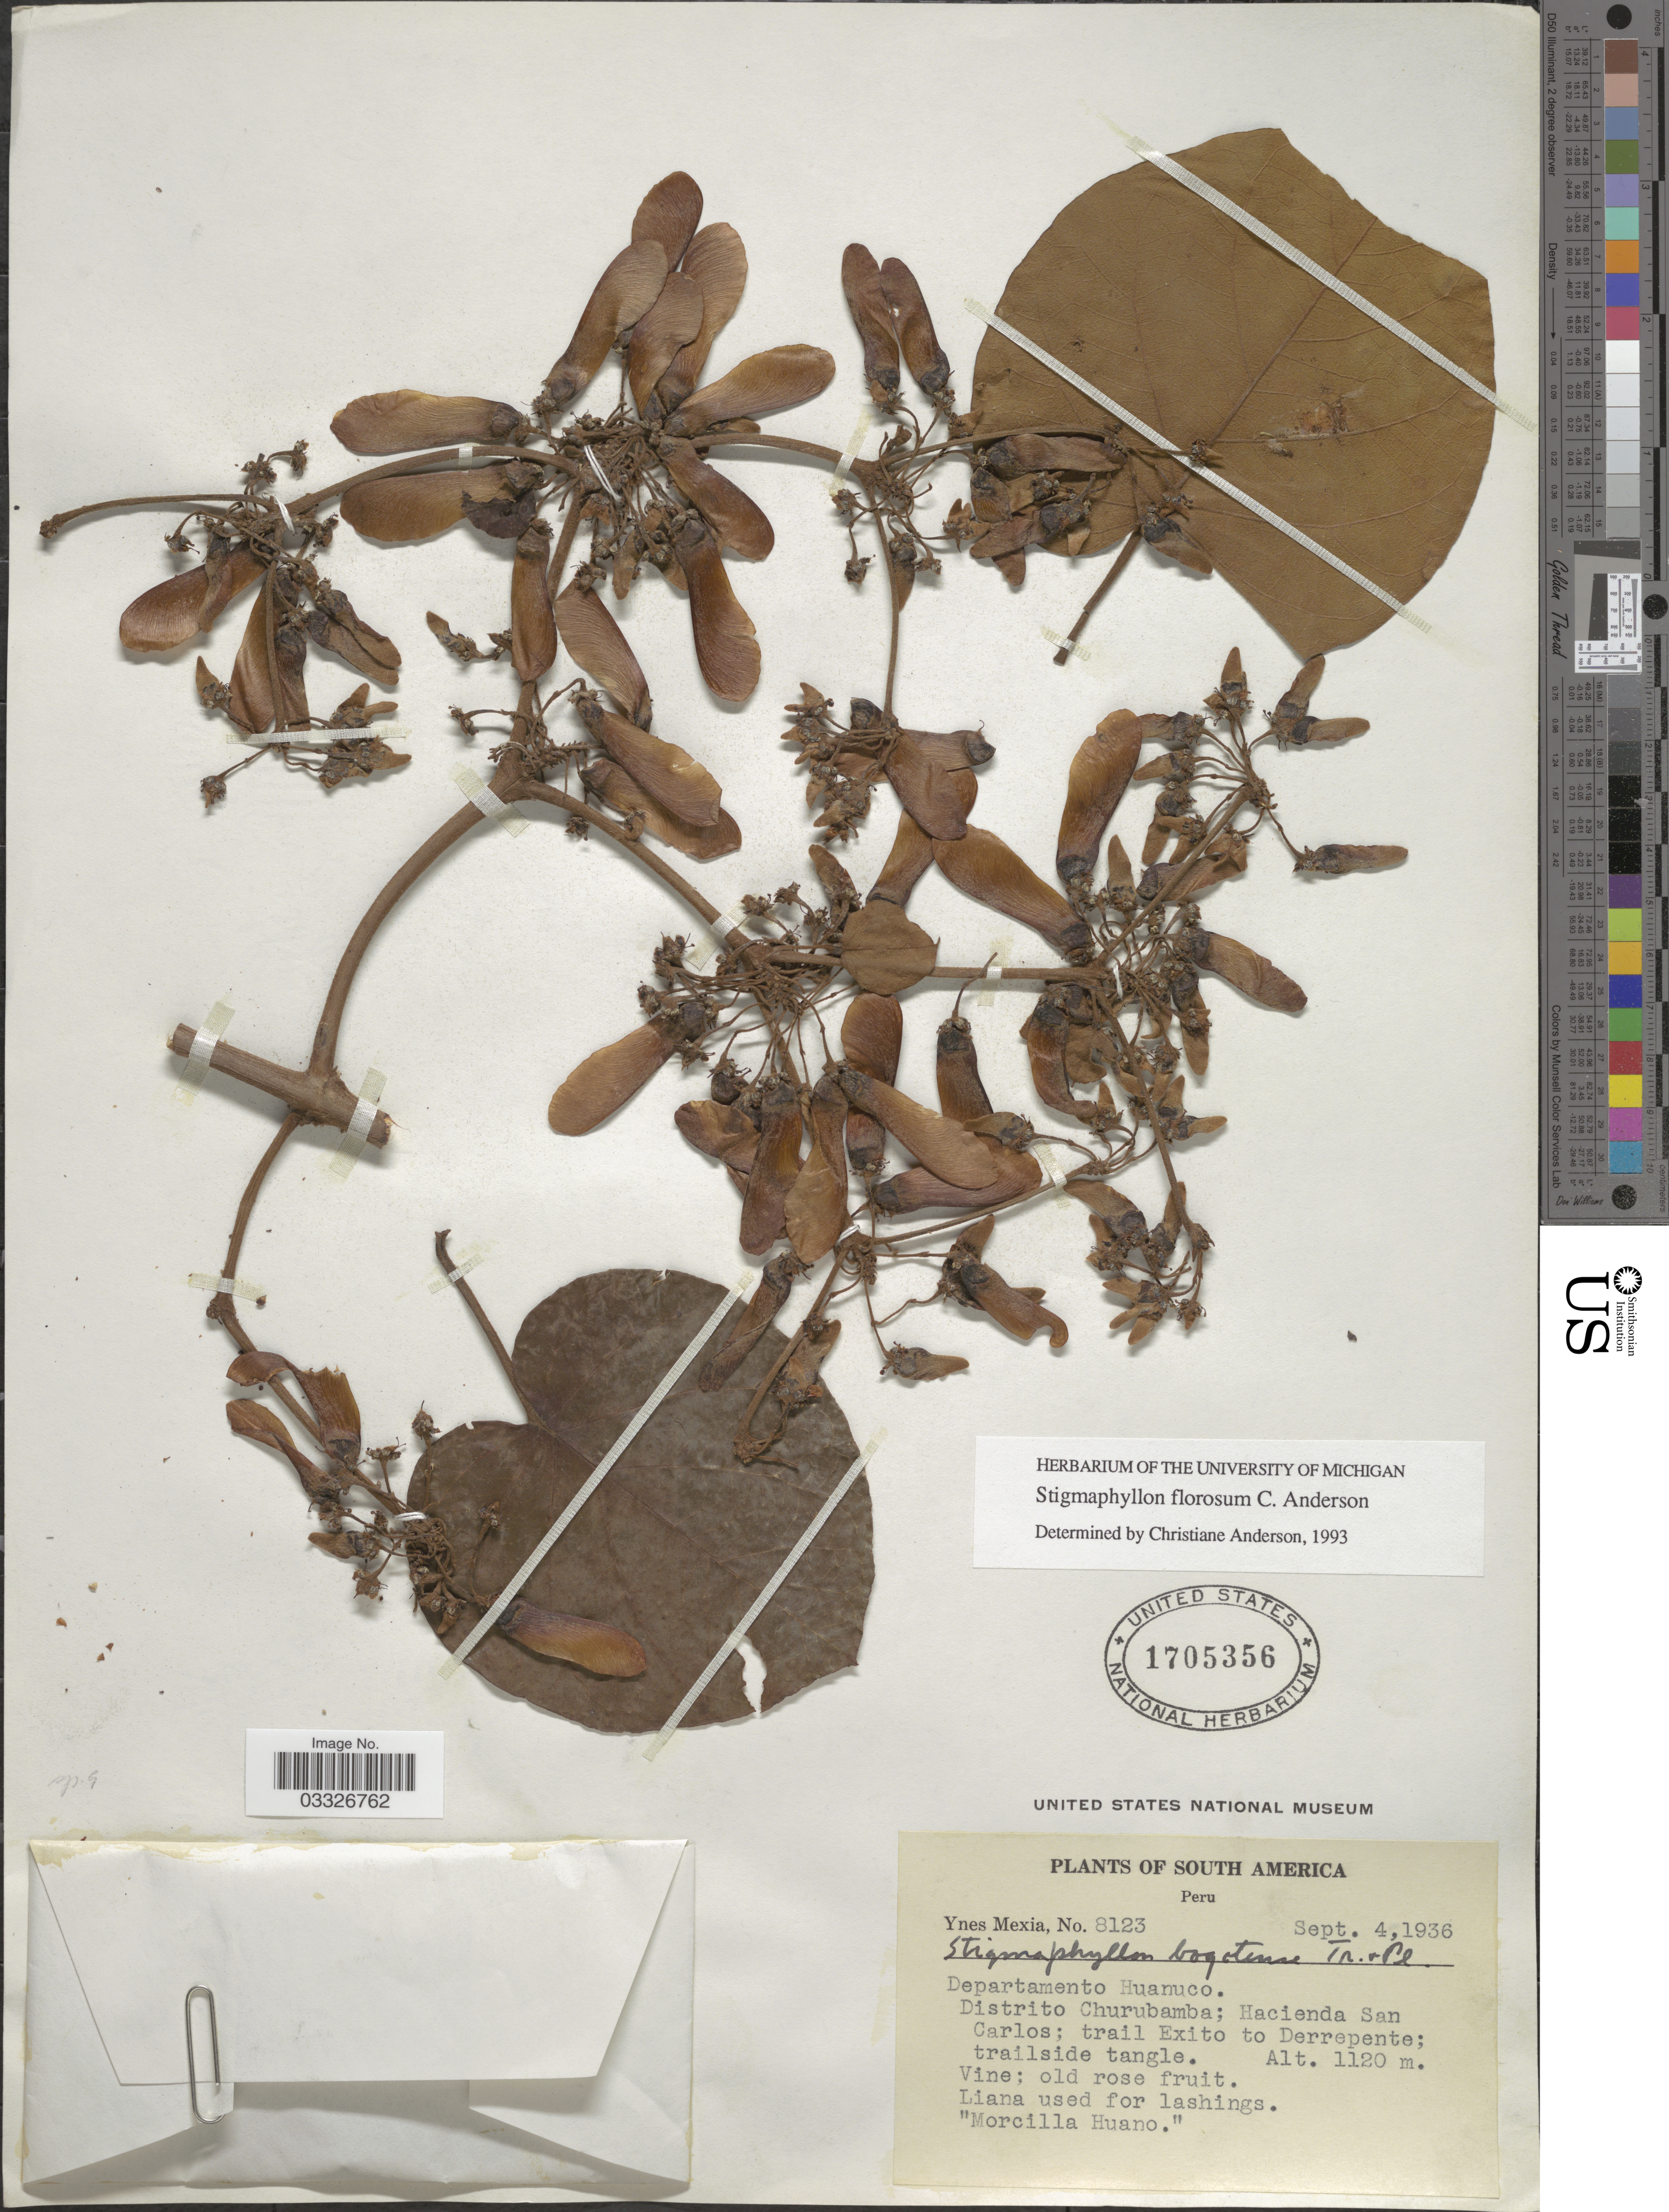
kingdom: Plantae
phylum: Tracheophyta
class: Magnoliopsida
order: Malpighiales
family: Malpighiaceae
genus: Stigmaphyllon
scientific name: Stigmaphyllon florosum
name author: C.E. Anderson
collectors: Y. Mexia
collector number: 8123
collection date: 1936-09-04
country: Peru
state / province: Huánuco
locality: Departamento Huanuco. Ditrito Churubamba; Hacienda San Carlos; trail Exito to Derrepente; trailside tangle.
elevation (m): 1120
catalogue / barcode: US 1705356